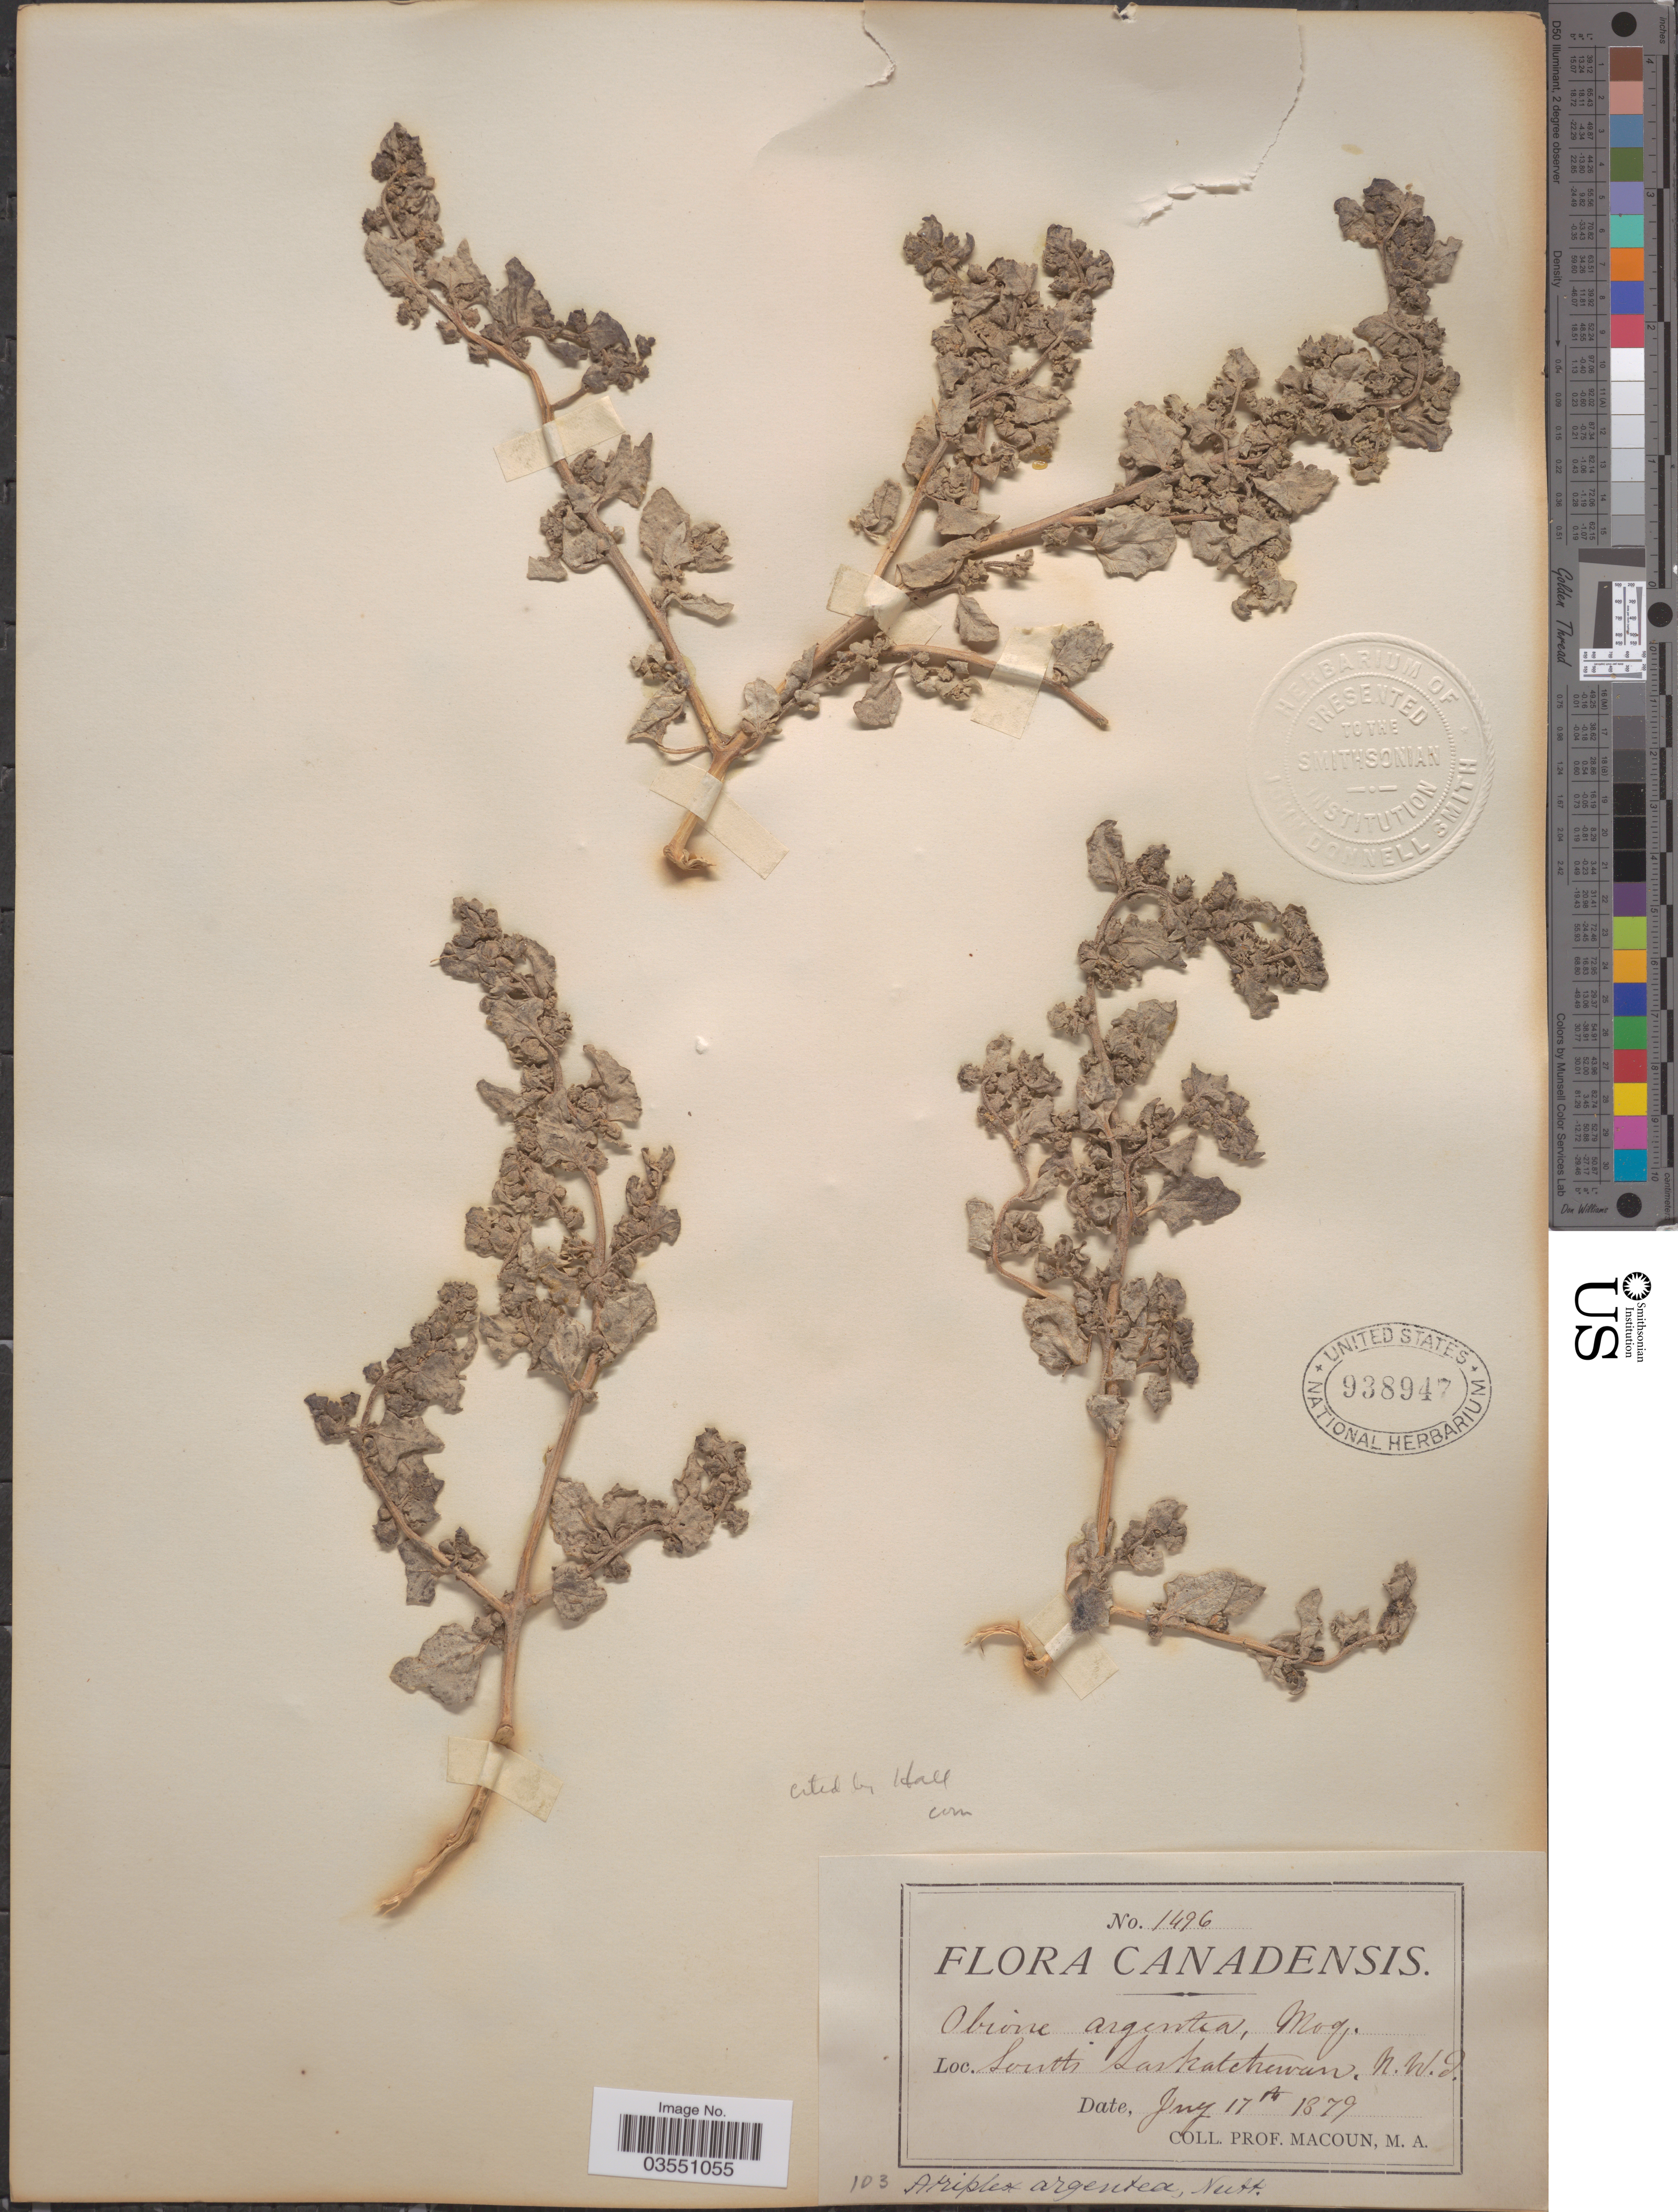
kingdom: Plantae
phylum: Tracheophyta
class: Magnoliopsida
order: Caryophyllales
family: Amaranthaceae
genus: Atriplex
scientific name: Atriplex argentea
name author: Nutt.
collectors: Prof. Macoun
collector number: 1496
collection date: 1879-07-17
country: Canada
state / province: Northwest Territories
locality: South Saskatchewan.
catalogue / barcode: US 938947